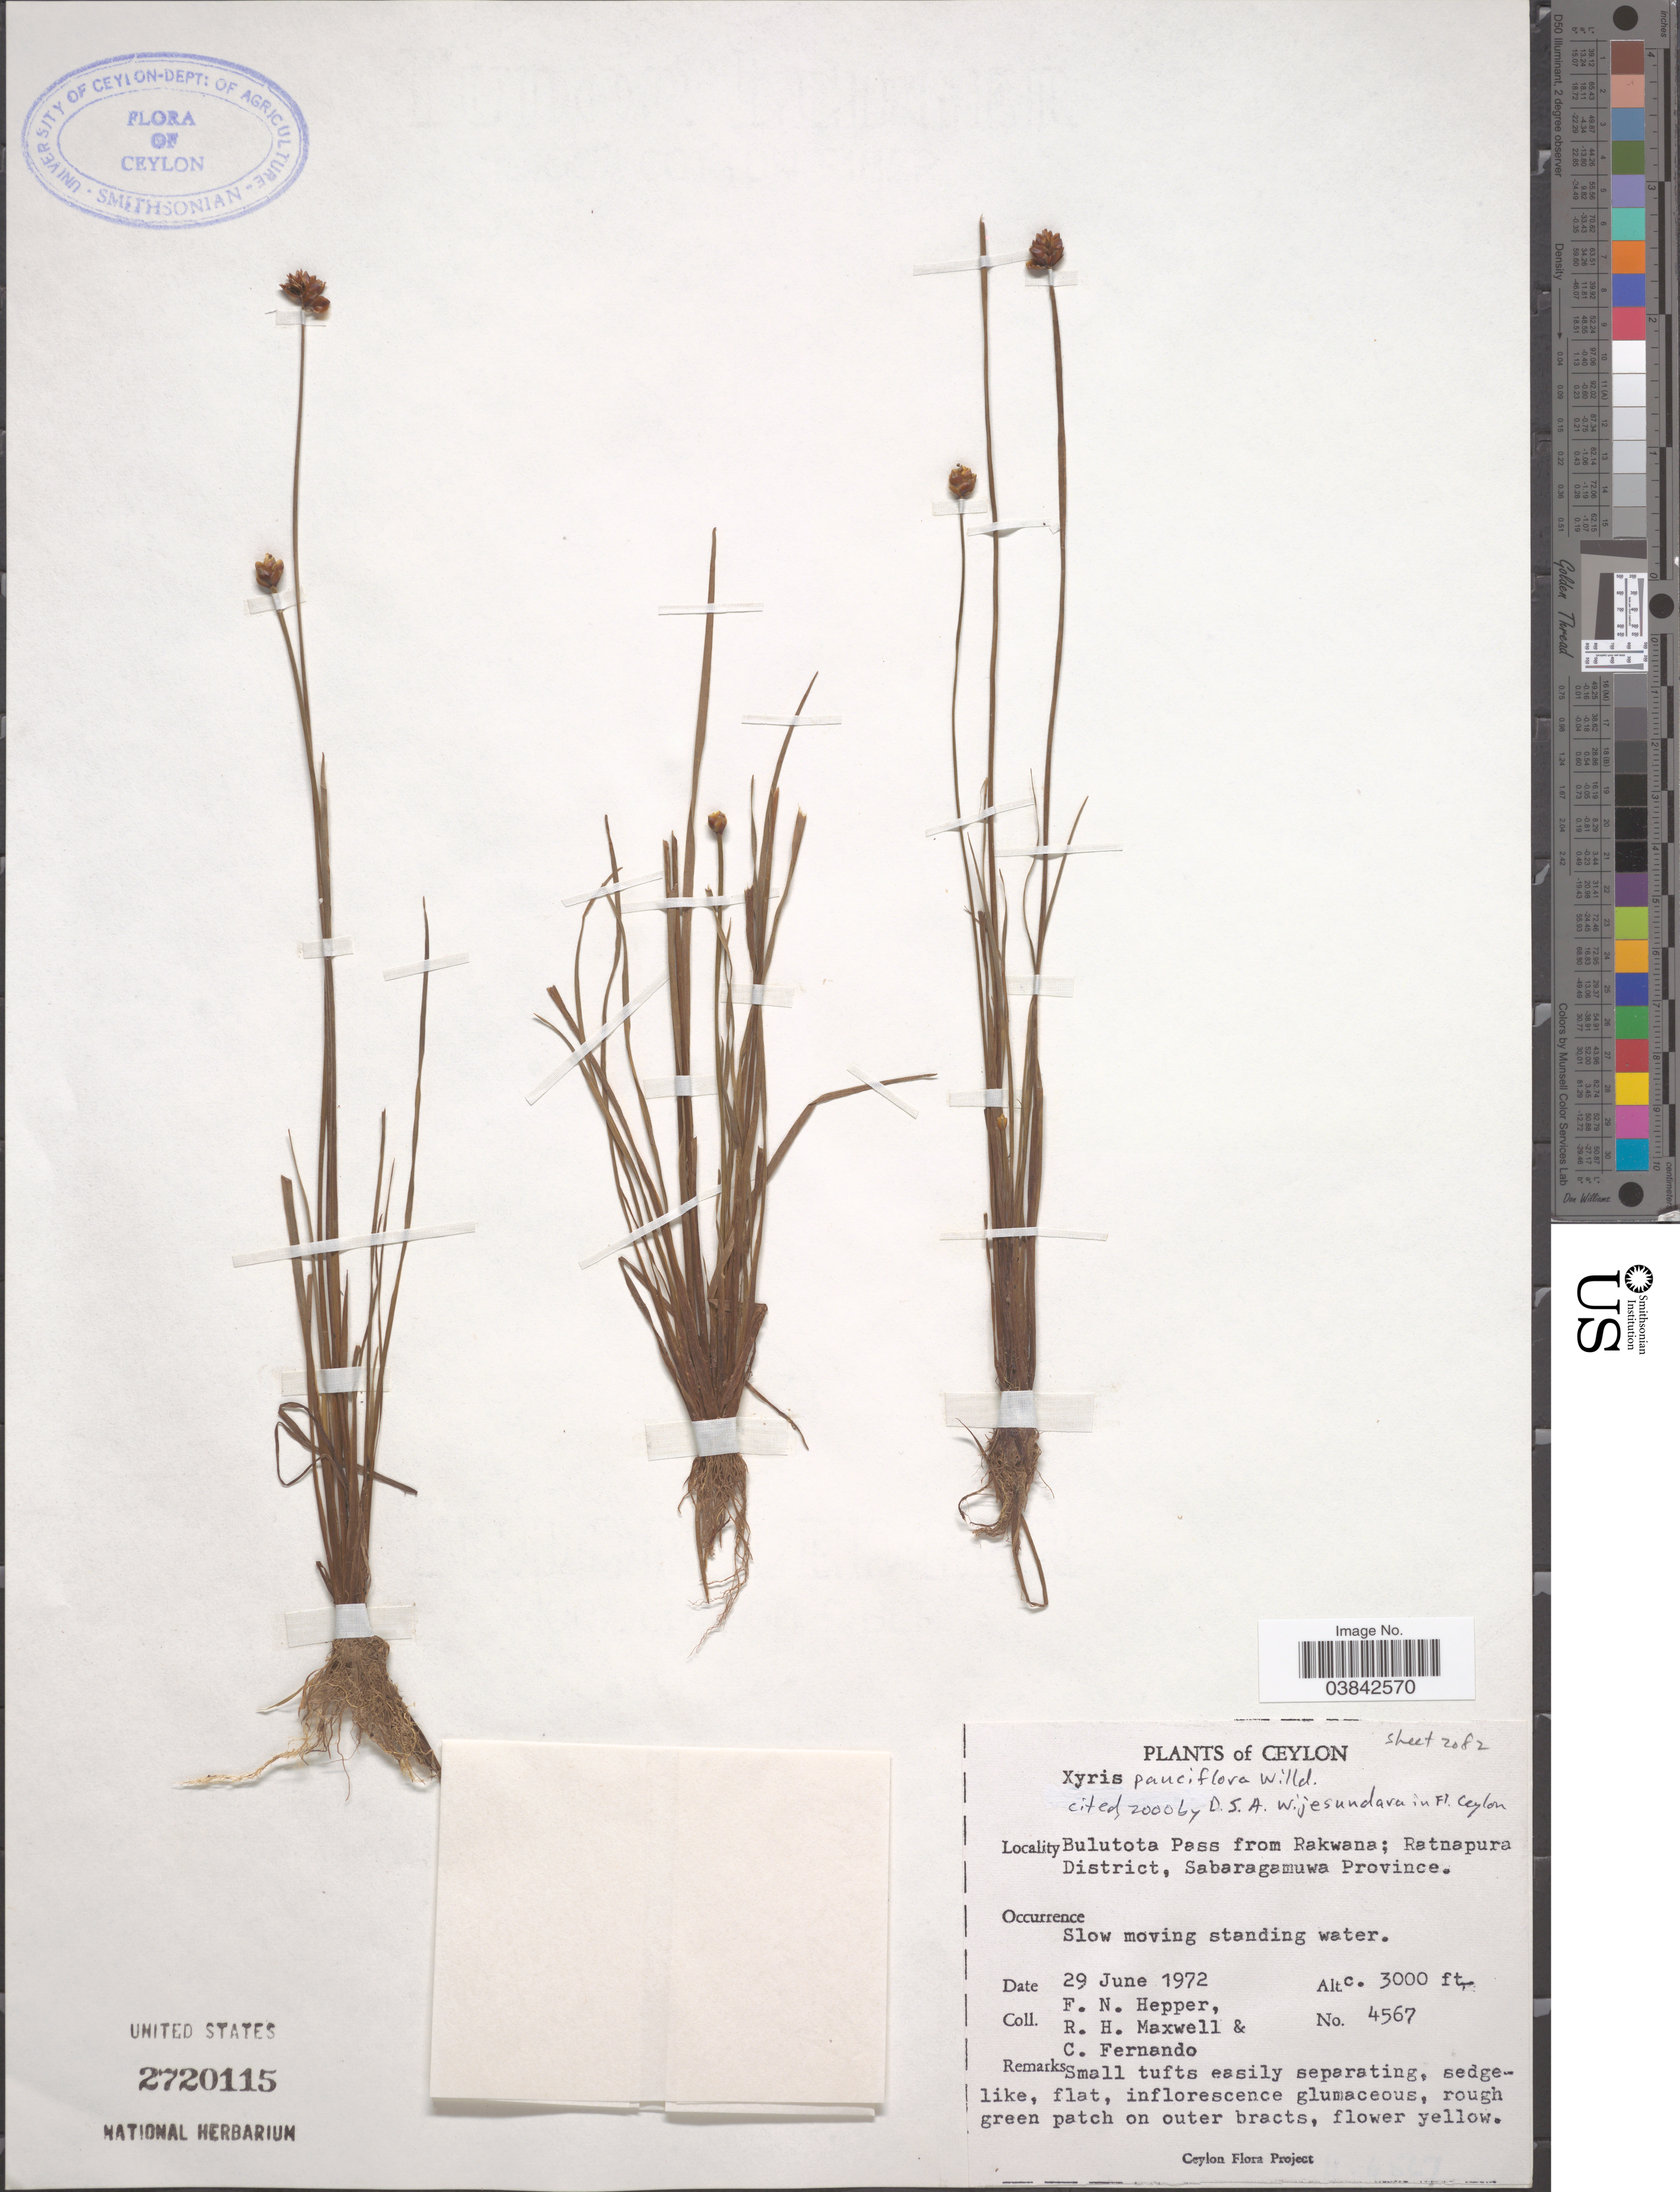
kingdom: Plantae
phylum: Tracheophyta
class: Liliopsida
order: Poales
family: Xyridaceae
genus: Xyris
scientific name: Xyris pauciflora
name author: Willd.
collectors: F. Hepper, R. Maxwell & C. Fernando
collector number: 4567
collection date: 1972-06-29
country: Sri Lanka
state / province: Sabaragamuwa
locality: Ceylon. Bulutota Pass from Rakwana; Ratnapura District.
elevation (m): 914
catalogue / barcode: US 2720115